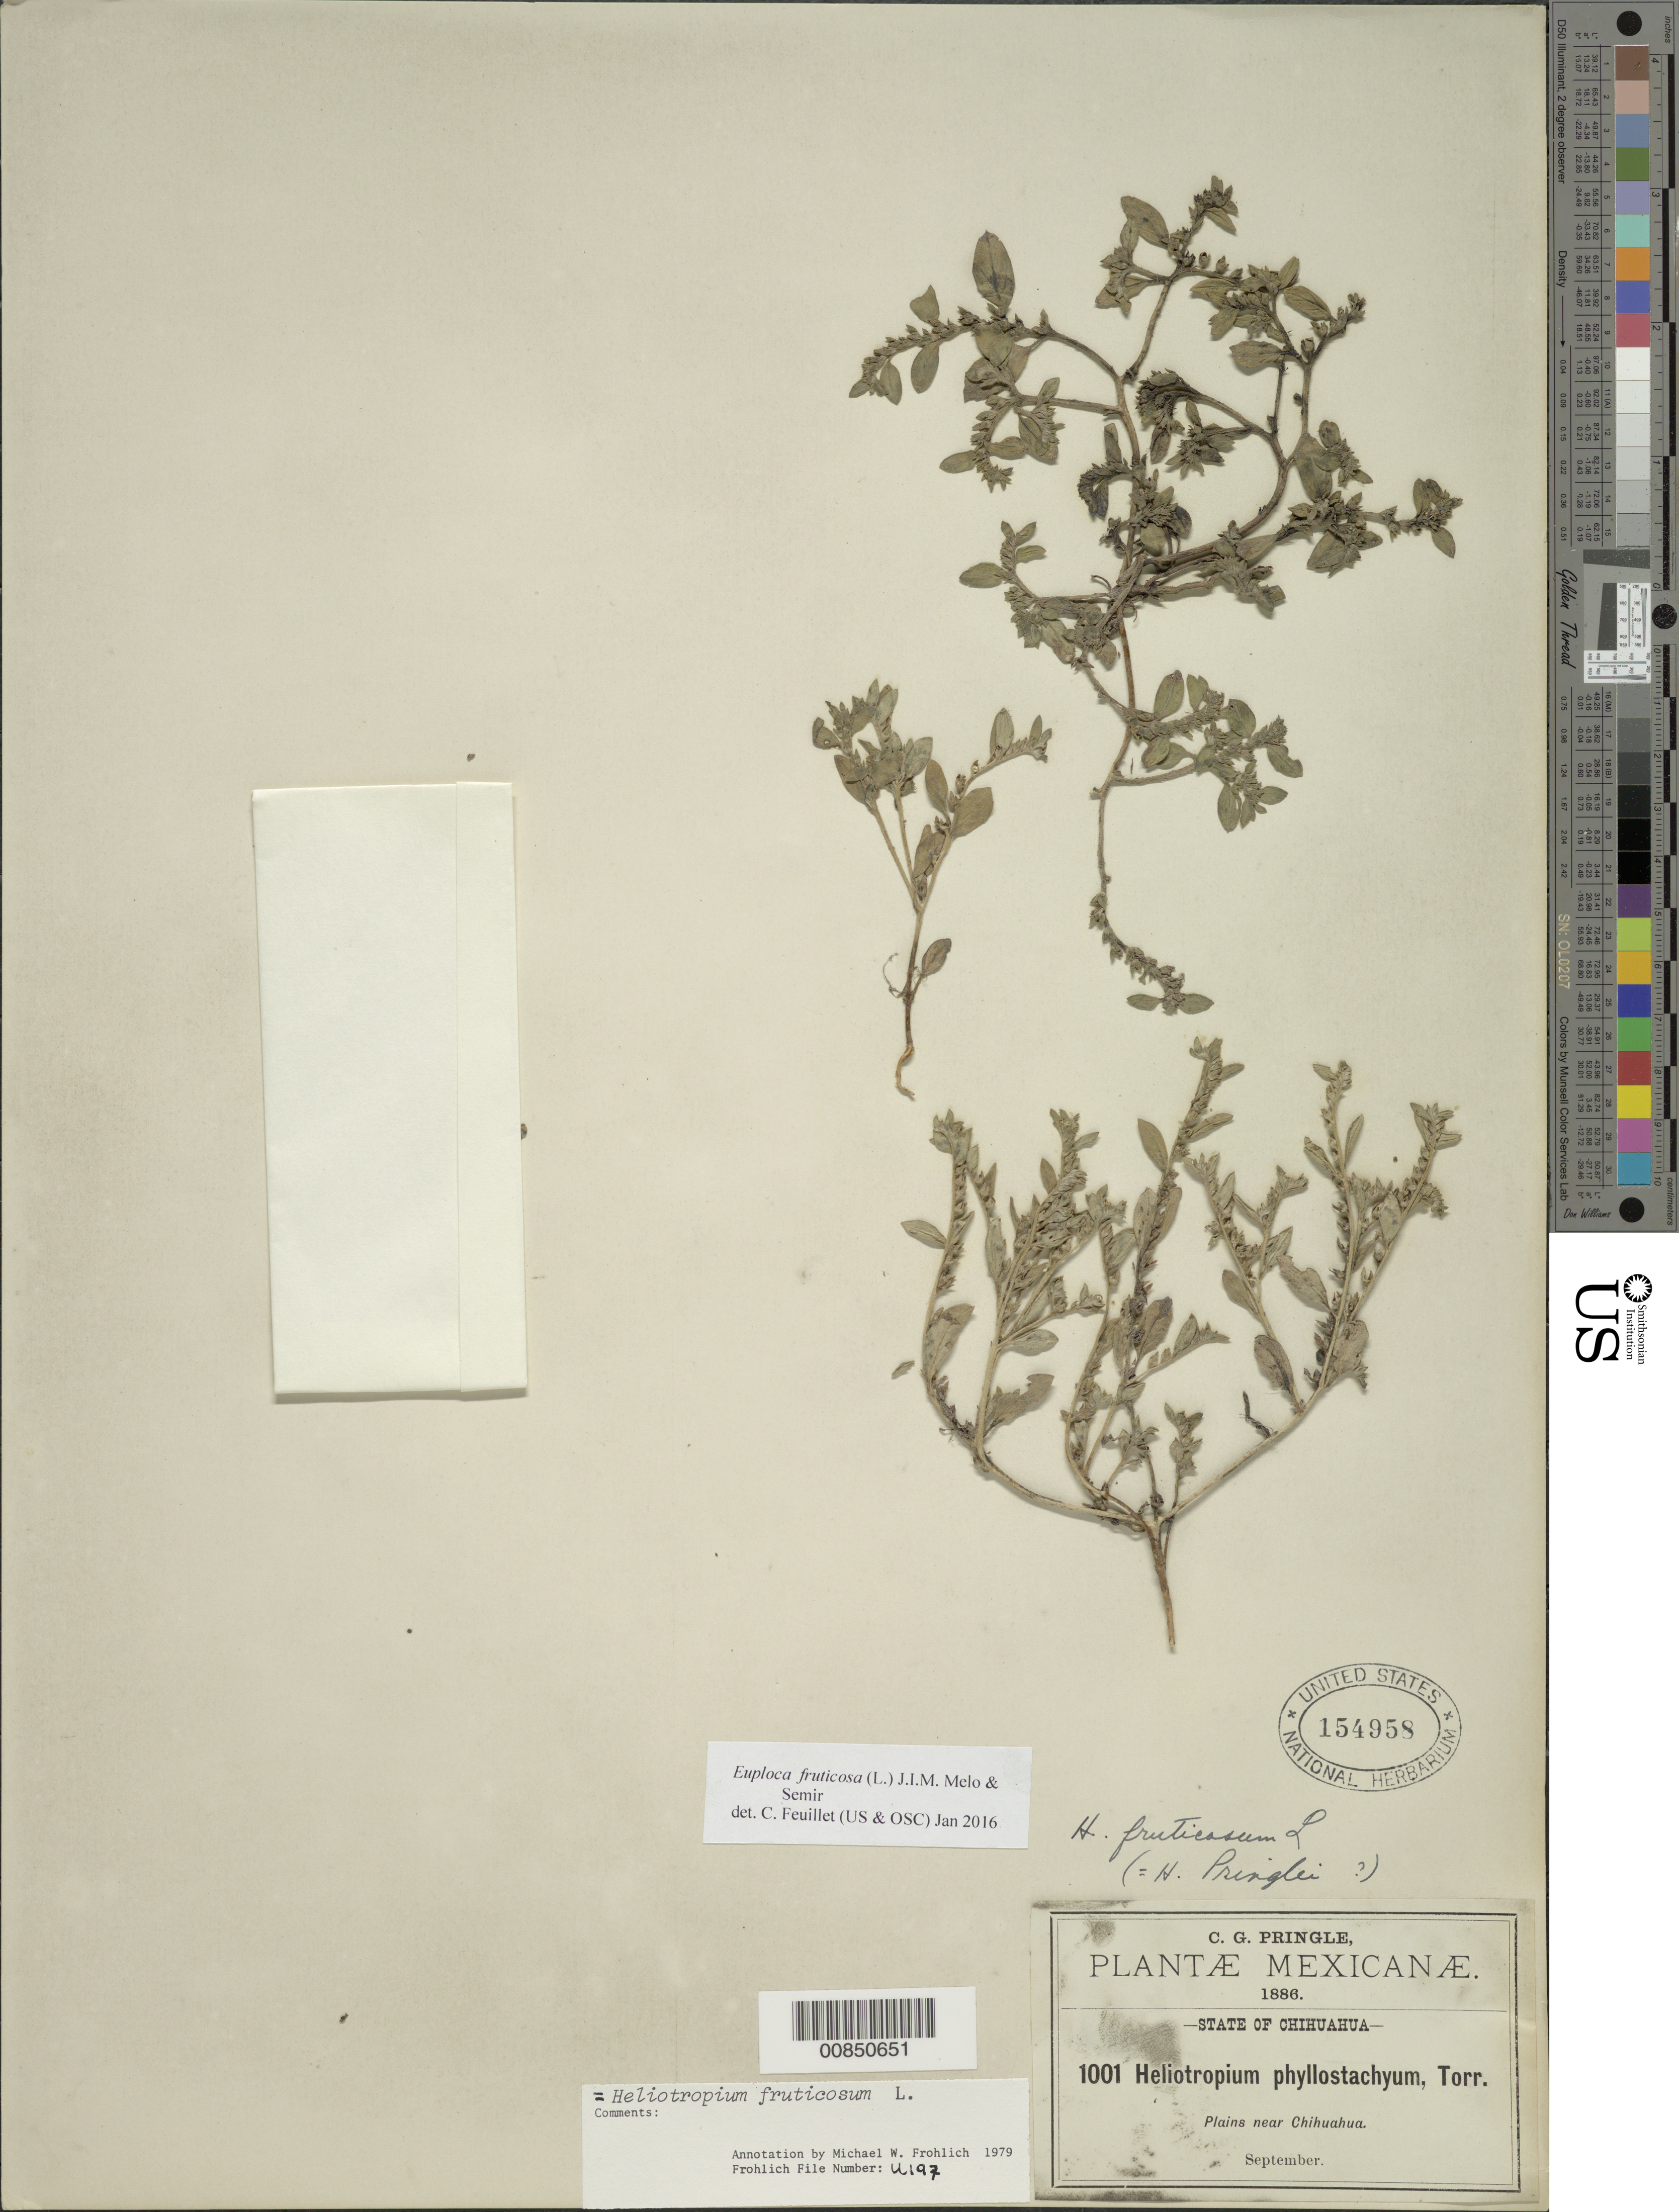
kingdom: Plantae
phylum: Tracheophyta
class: Magnoliopsida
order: Boraginales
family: Heliotropiaceae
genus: Heliotropium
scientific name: Heliotropium fruticosum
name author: L.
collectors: C. G. Pringle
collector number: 1001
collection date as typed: Sep 1886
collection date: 1886-09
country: Mexico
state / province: Chihuahua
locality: Near Chihuahua.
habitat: Plains.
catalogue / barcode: US 154958